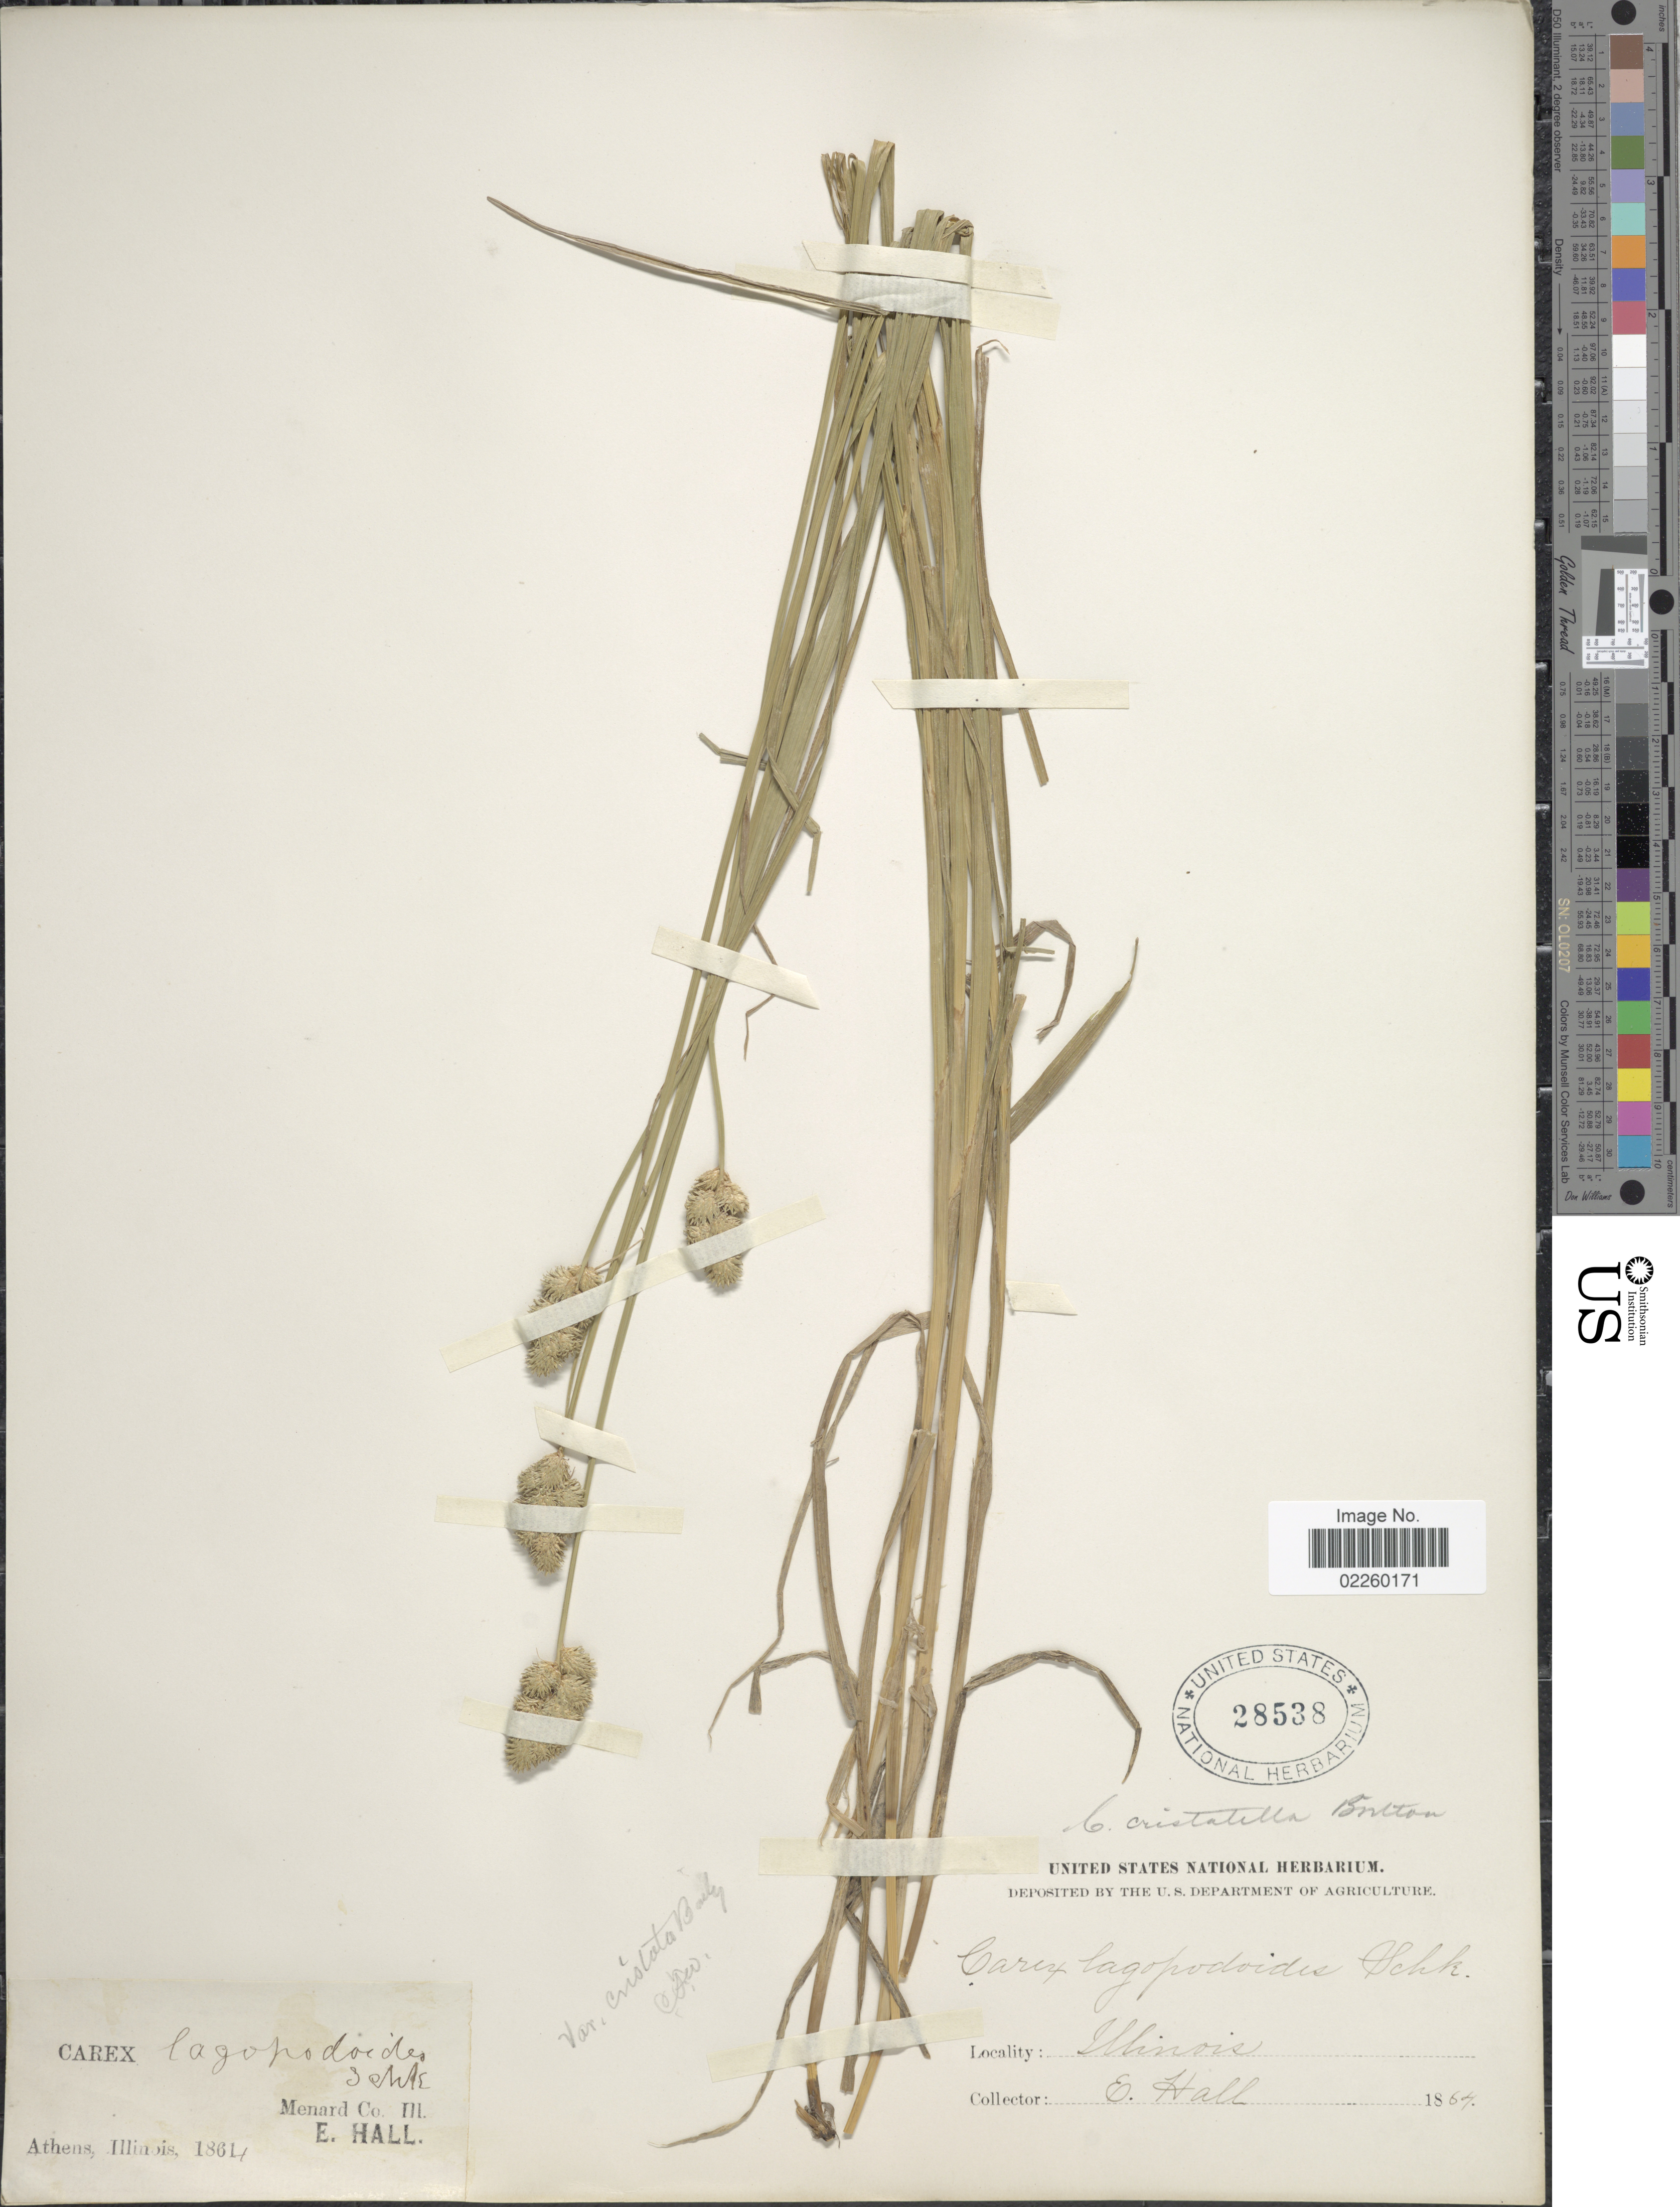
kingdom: Plantae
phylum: Tracheophyta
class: Liliopsida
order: Poales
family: Cyperaceae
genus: Carex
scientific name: Carex cristatella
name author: Britton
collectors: E. Hall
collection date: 1864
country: United States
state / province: Illinois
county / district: Menard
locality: Athens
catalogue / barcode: US 28538